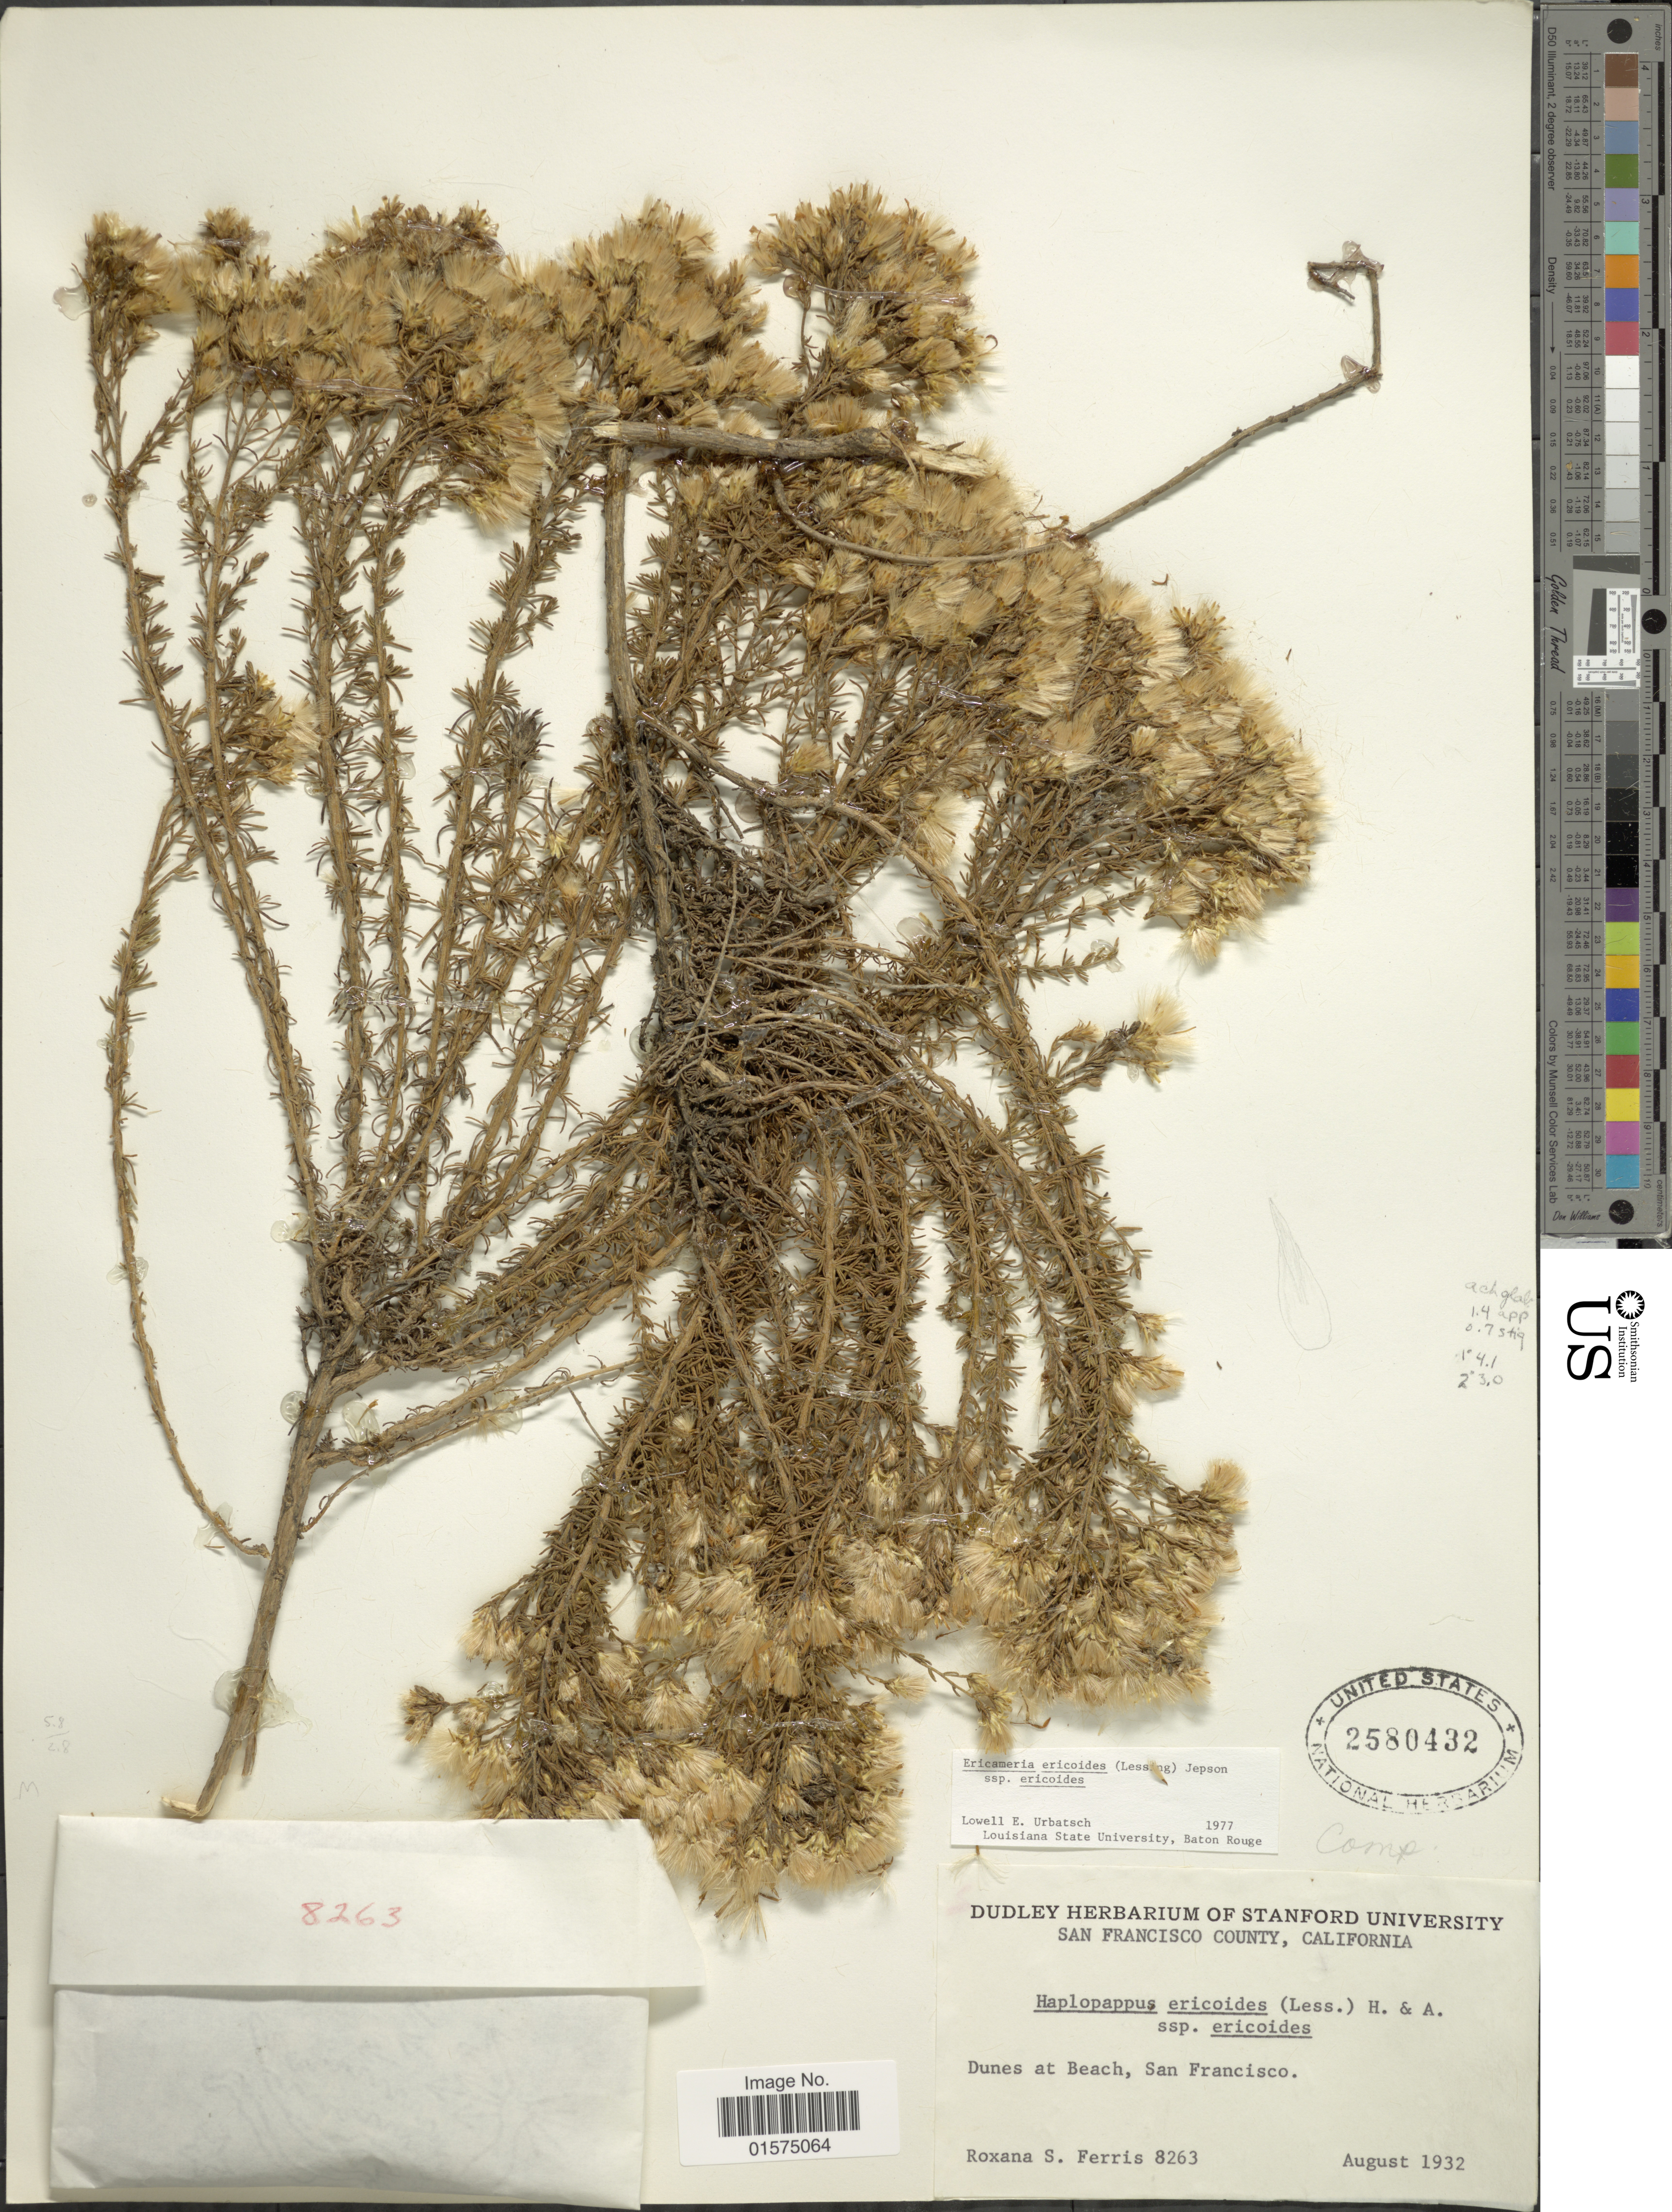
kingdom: Plantae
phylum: Tracheophyta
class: Magnoliopsida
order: Asterales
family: Asteraceae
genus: Ericameria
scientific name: Ericameria ericoides subsp. ericoides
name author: (Less.) Nutt. ex Jeps.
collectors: R. S. Ferris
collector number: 8263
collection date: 1932-08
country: United States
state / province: California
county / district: San Francisco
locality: San Francisco County. Dunes at Beach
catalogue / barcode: US 2580432